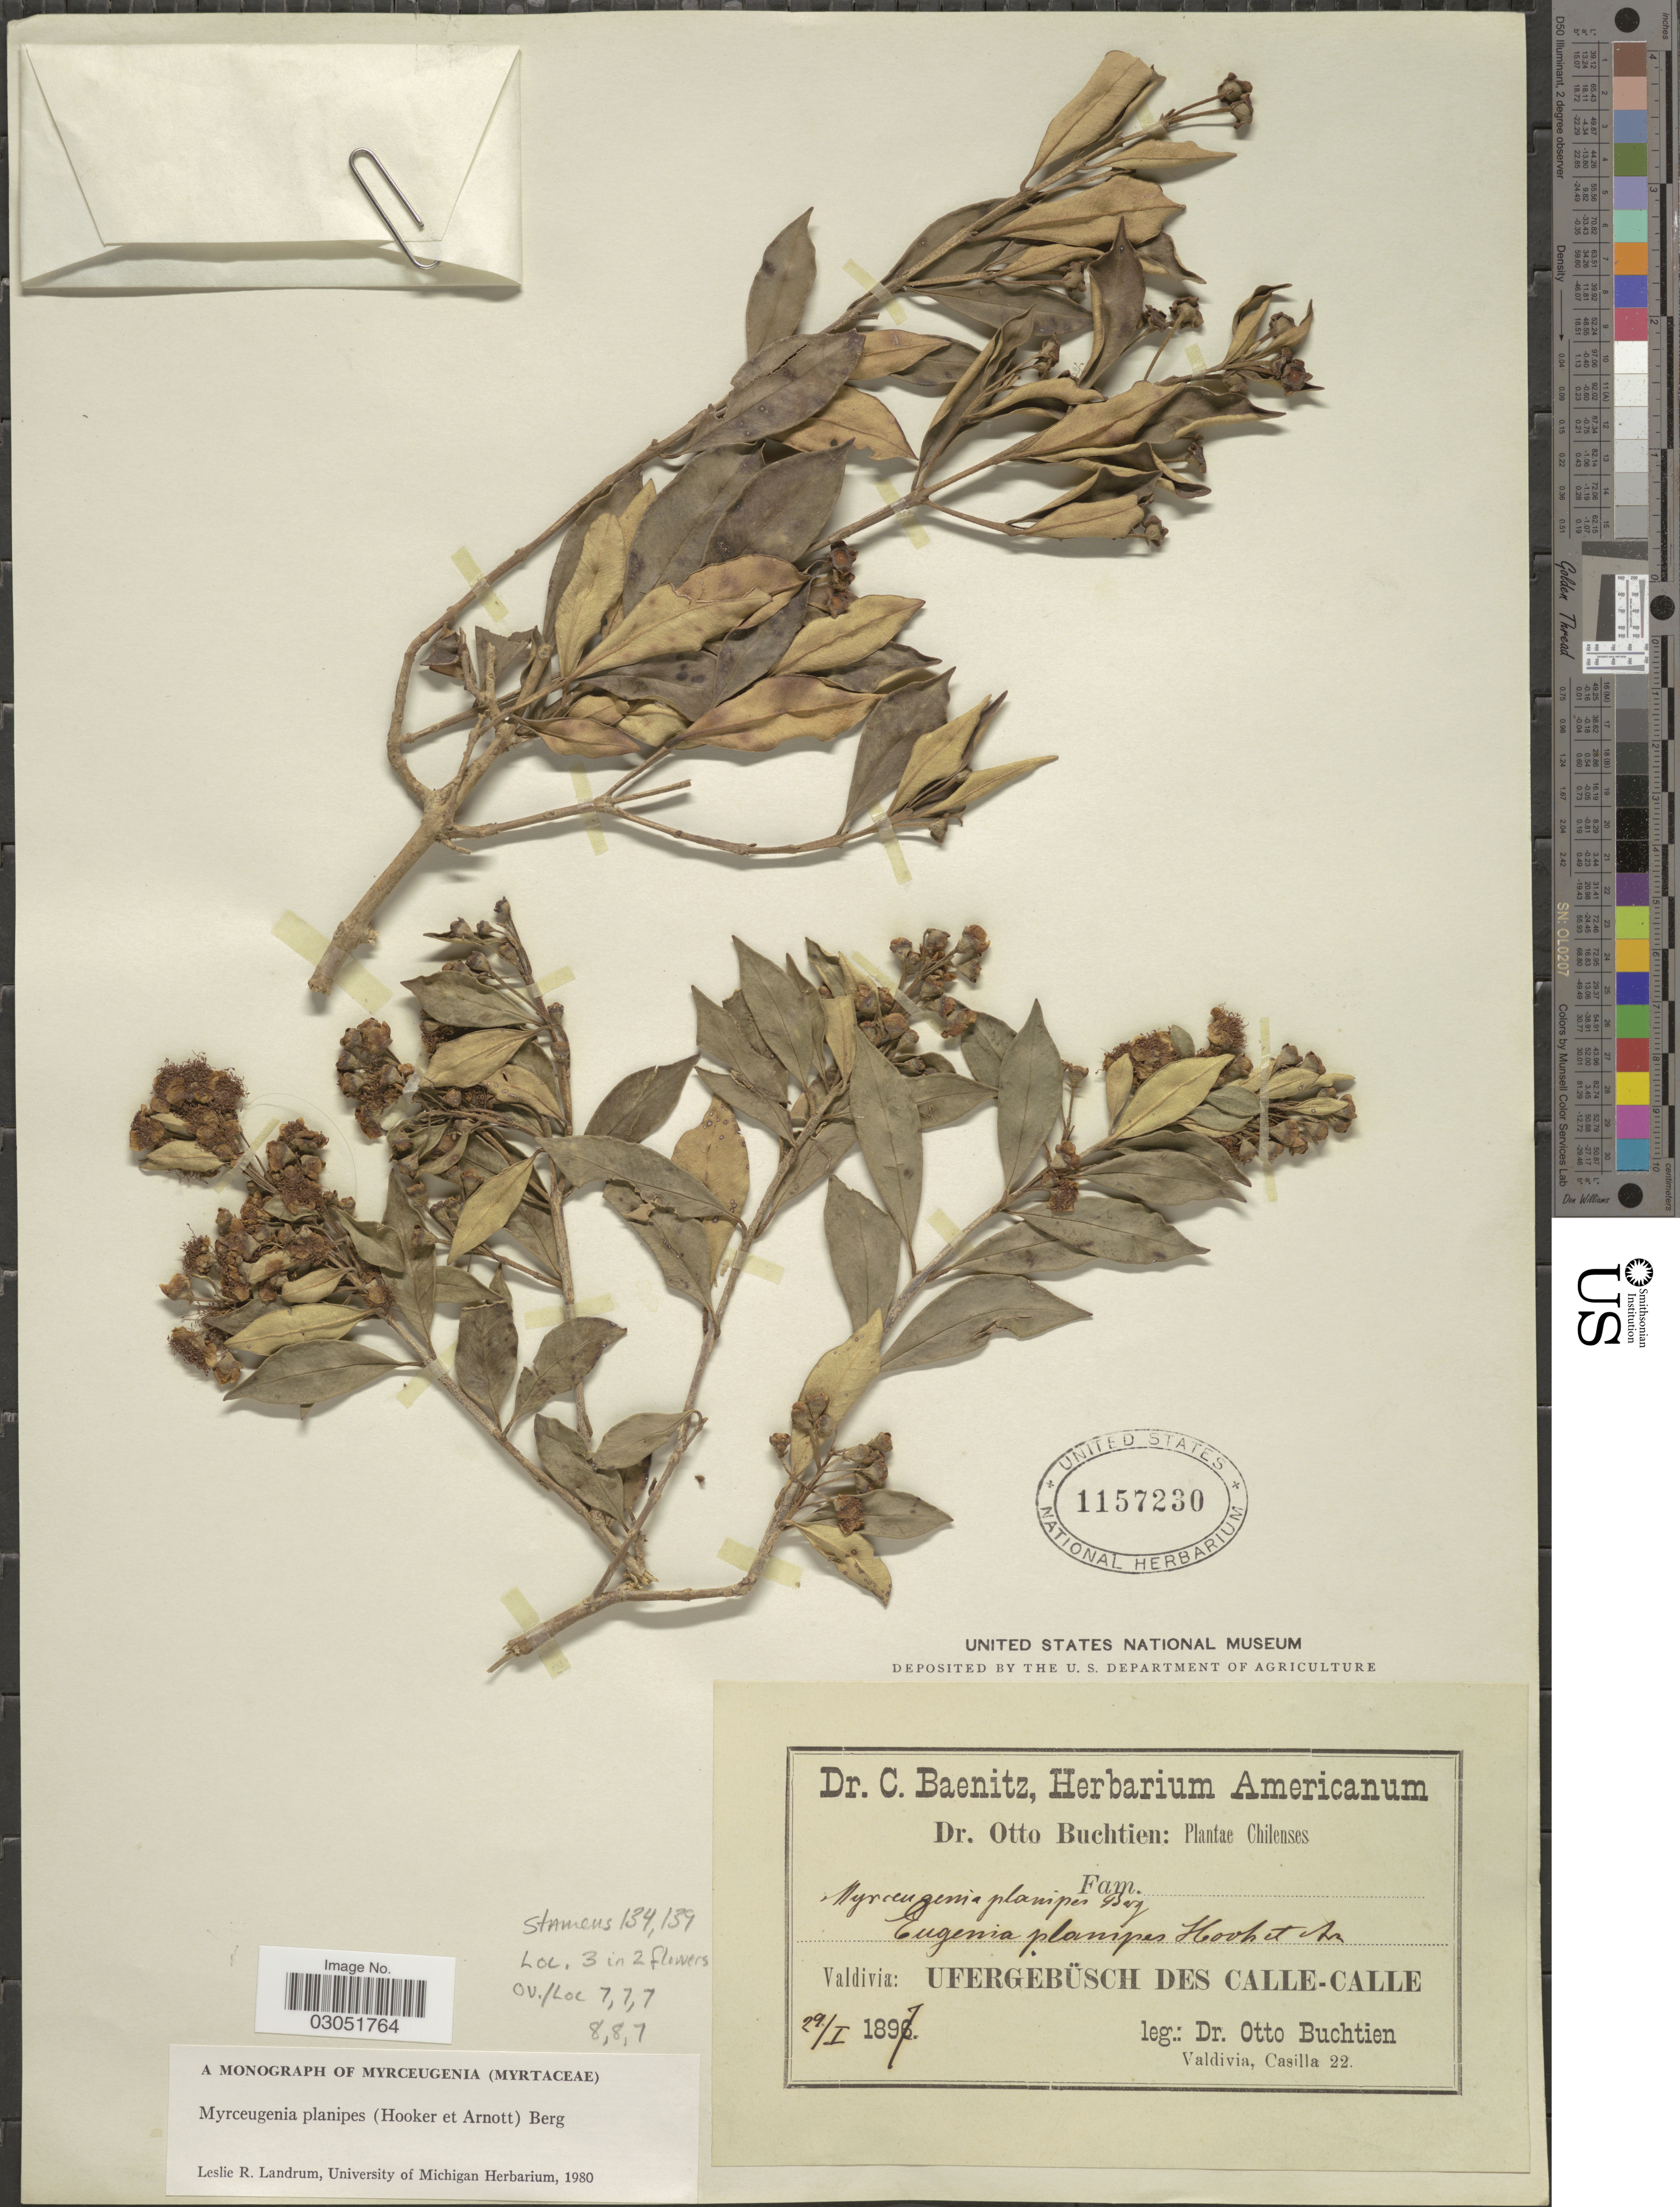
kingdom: Plantae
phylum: Tracheophyta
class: Magnoliopsida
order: Myrtales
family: Myrtaceae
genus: Myrceugenia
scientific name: Myrceugenia planipes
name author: (Hook. & Arn.) O. Berg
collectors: O. Buchtien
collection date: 1897-01-29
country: Chile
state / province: Los Ríos (XIV)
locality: Valdivia: Ufergebüsch des Calle-Calle.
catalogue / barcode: US 1157230